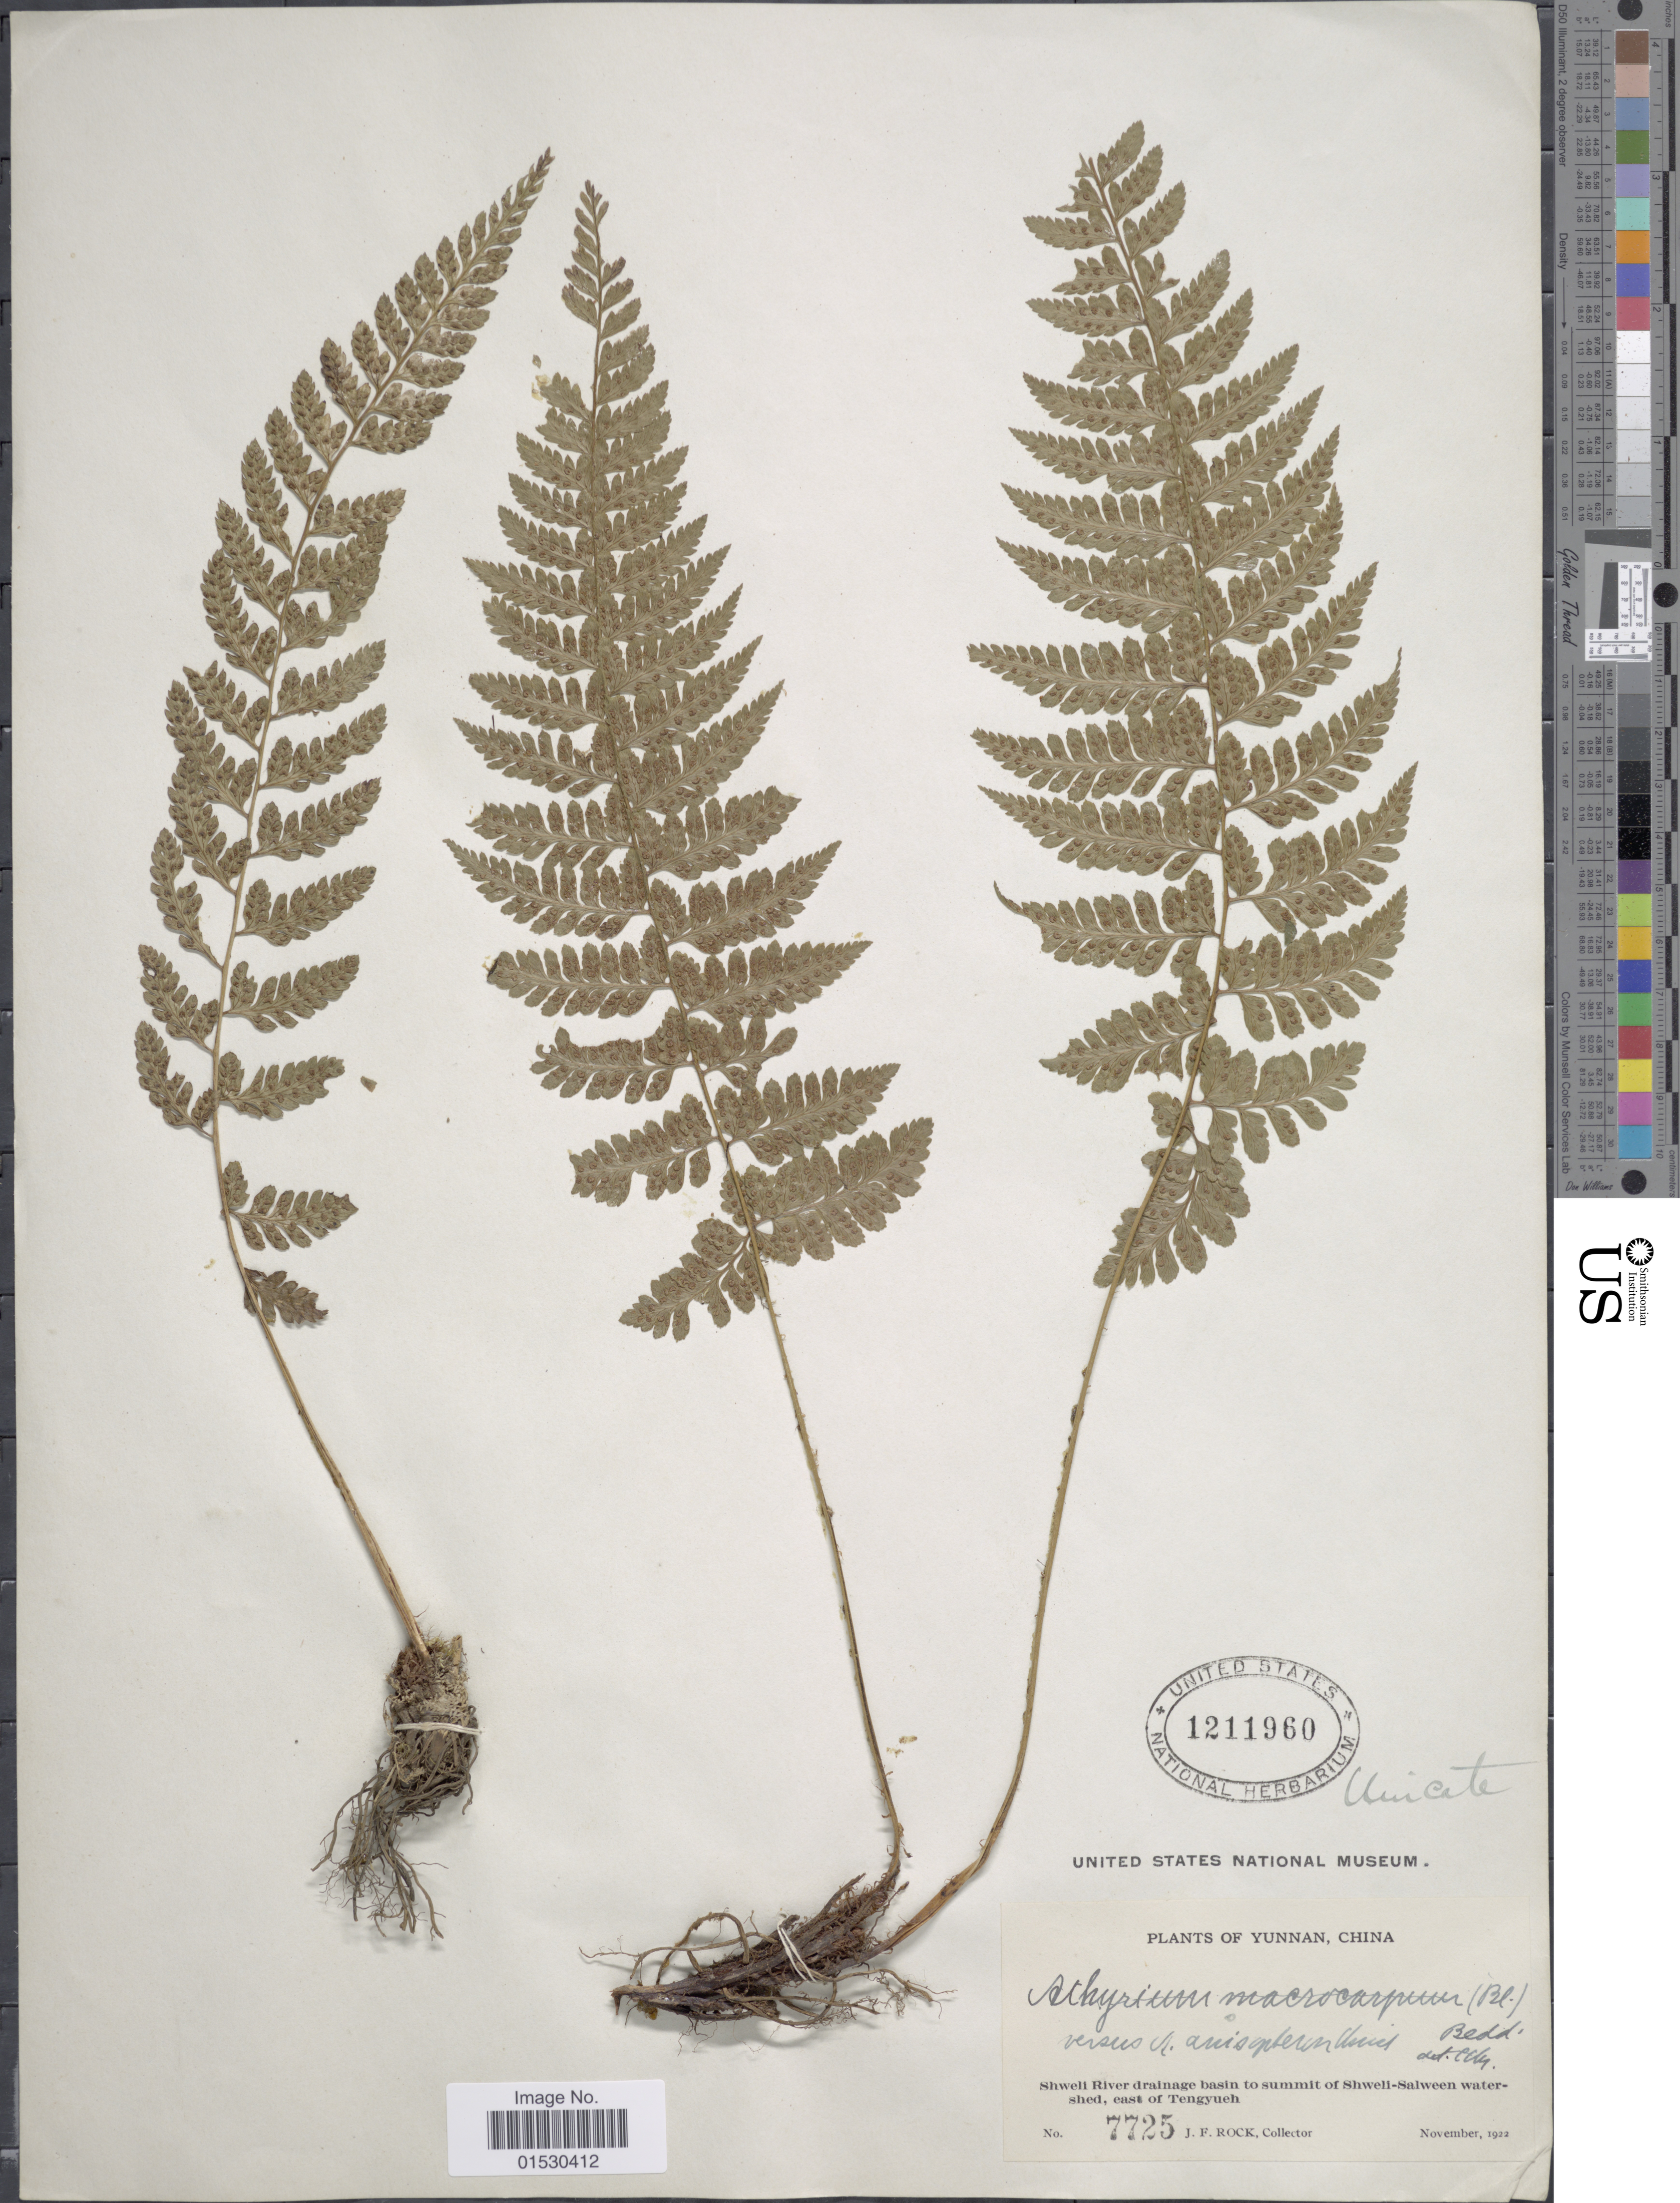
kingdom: Plantae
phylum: Tracheophyta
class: Polypodiopsida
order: Polypodiales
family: Athyriaceae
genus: Athyrium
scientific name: Athyrium anisopterum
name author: Christ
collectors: J. Rock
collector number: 7725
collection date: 1922-11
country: China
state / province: Yunnan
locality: Shweli River drainage basin to summit of Shweli - Salween watershed, east of Tengyueh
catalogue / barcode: US 1211960